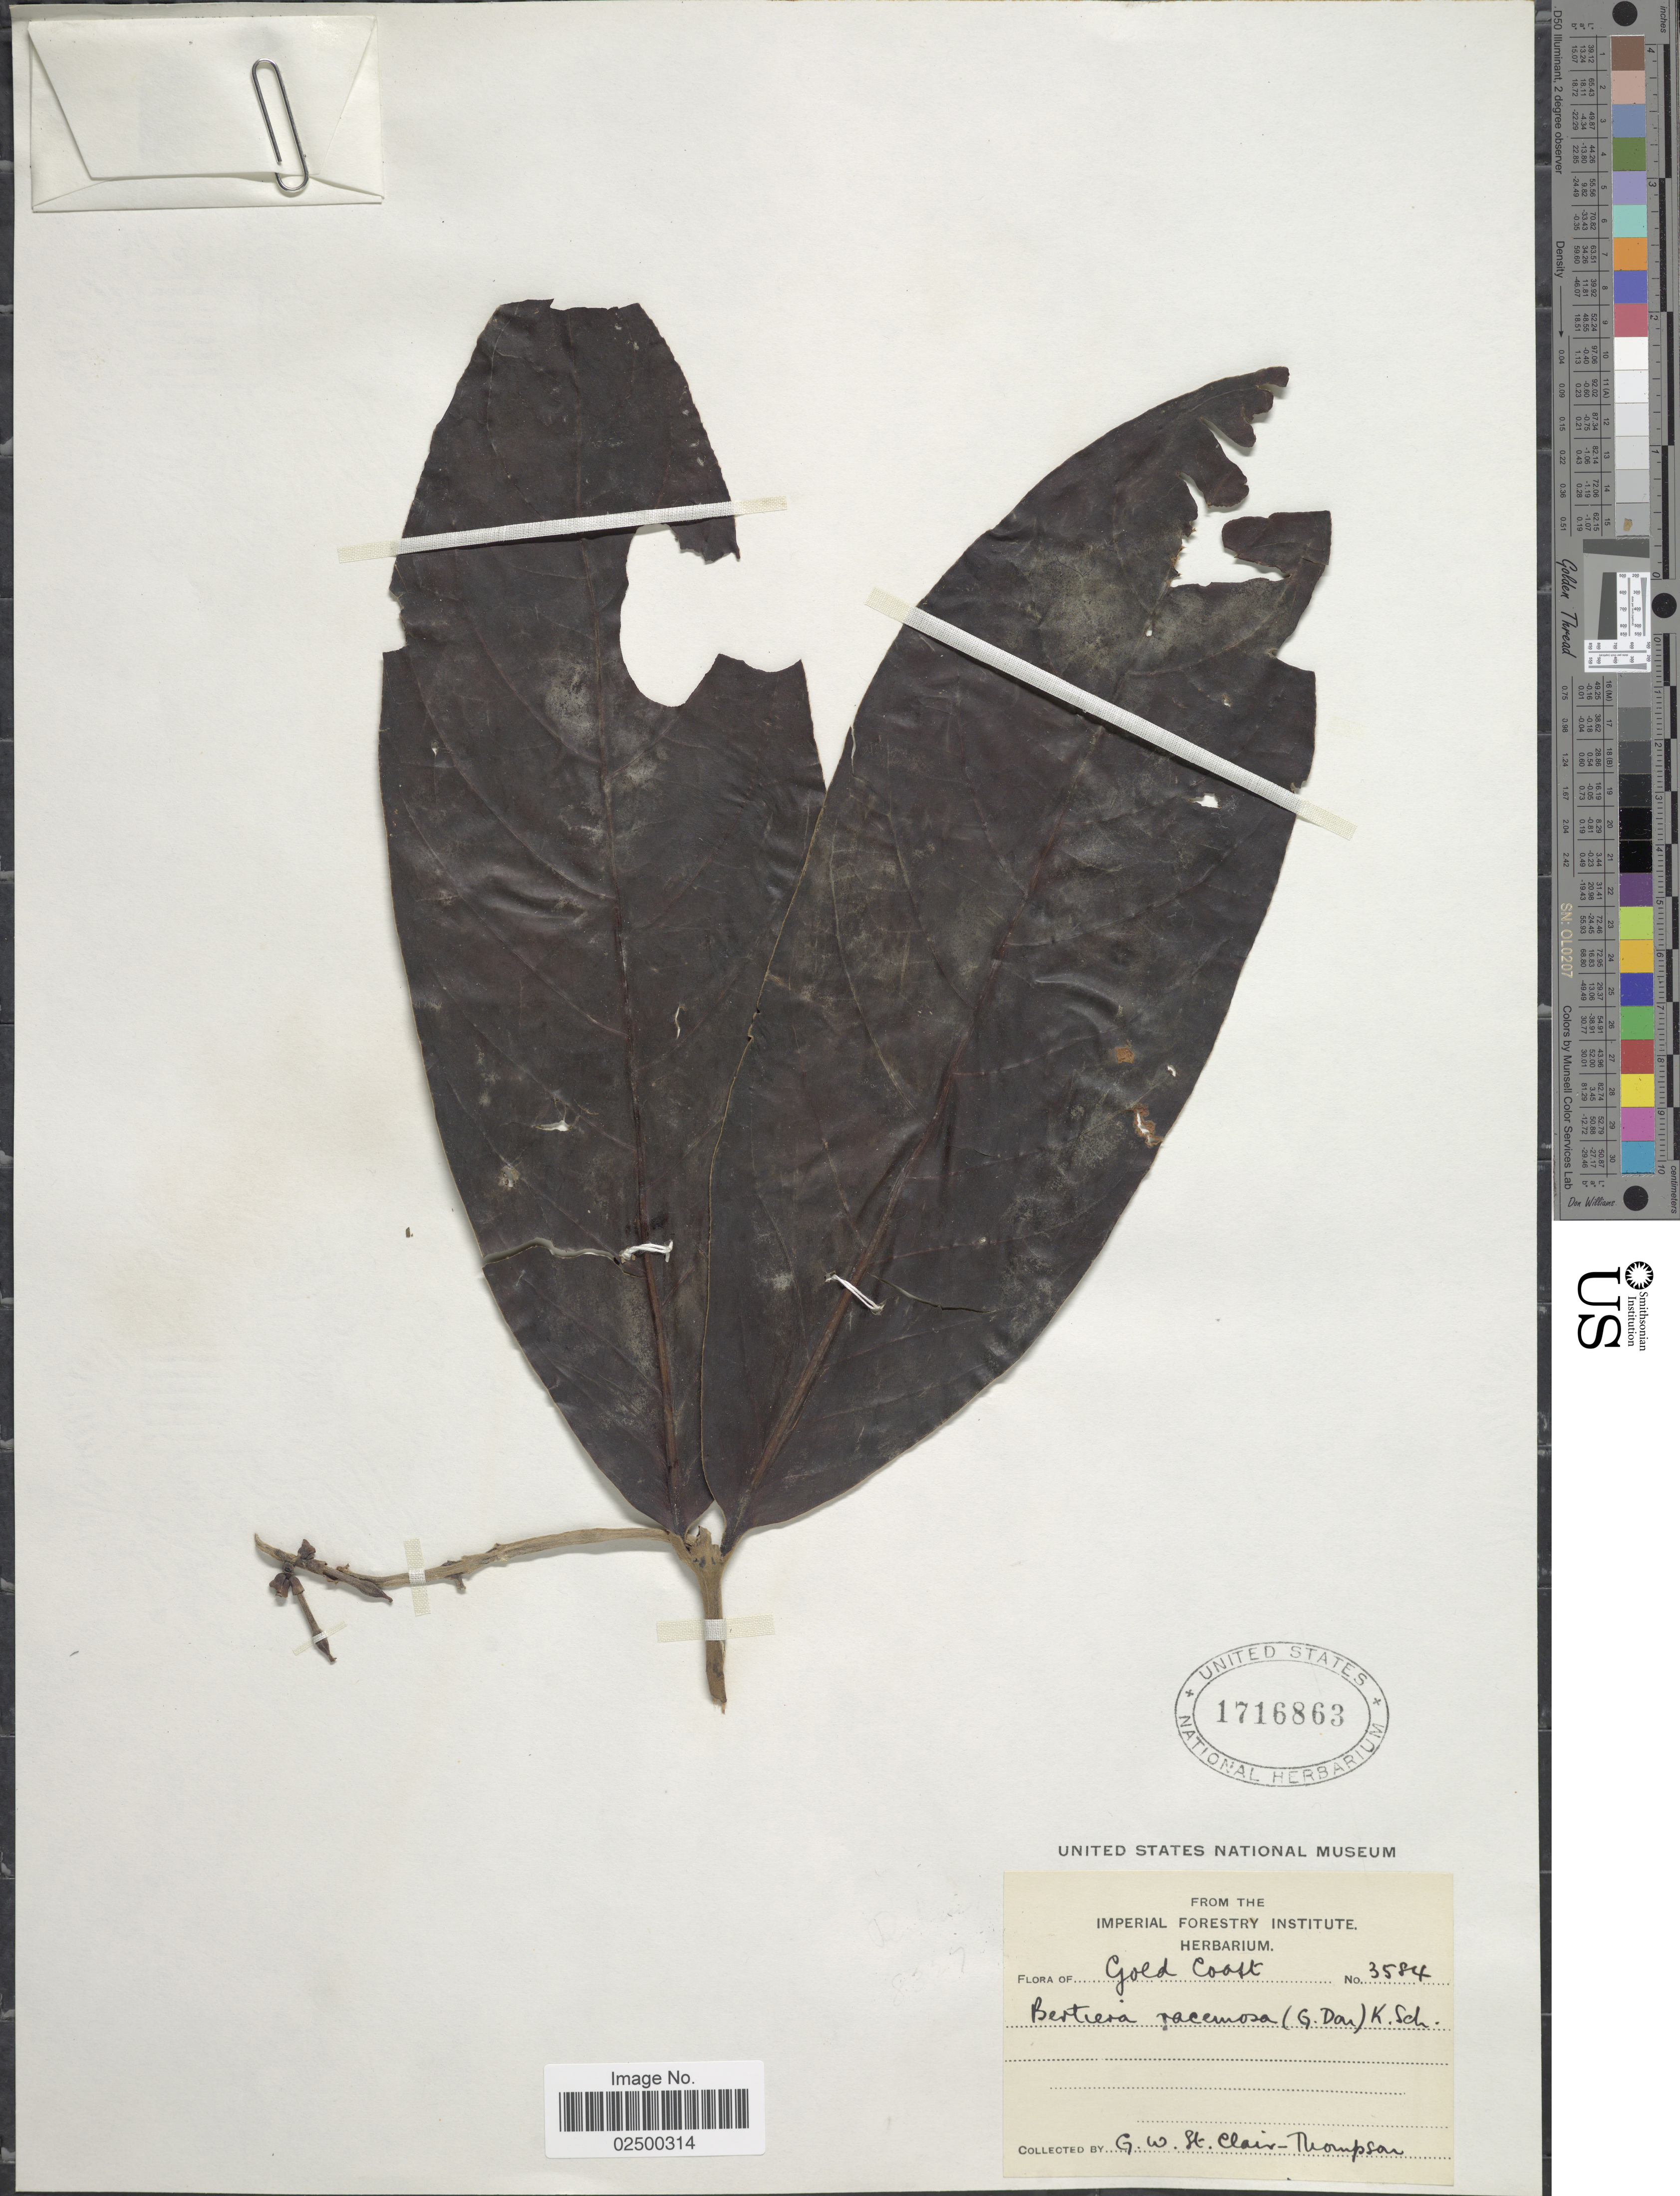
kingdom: Plantae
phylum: Tracheophyta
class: Magnoliopsida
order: Gentianales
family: Rubiaceae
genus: Bertiera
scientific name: Bertiera racemosa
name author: (G. Don) K. Schum.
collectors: G. St. Clair-Thompson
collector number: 3584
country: Ghana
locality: Gold Coast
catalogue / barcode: US 1716863